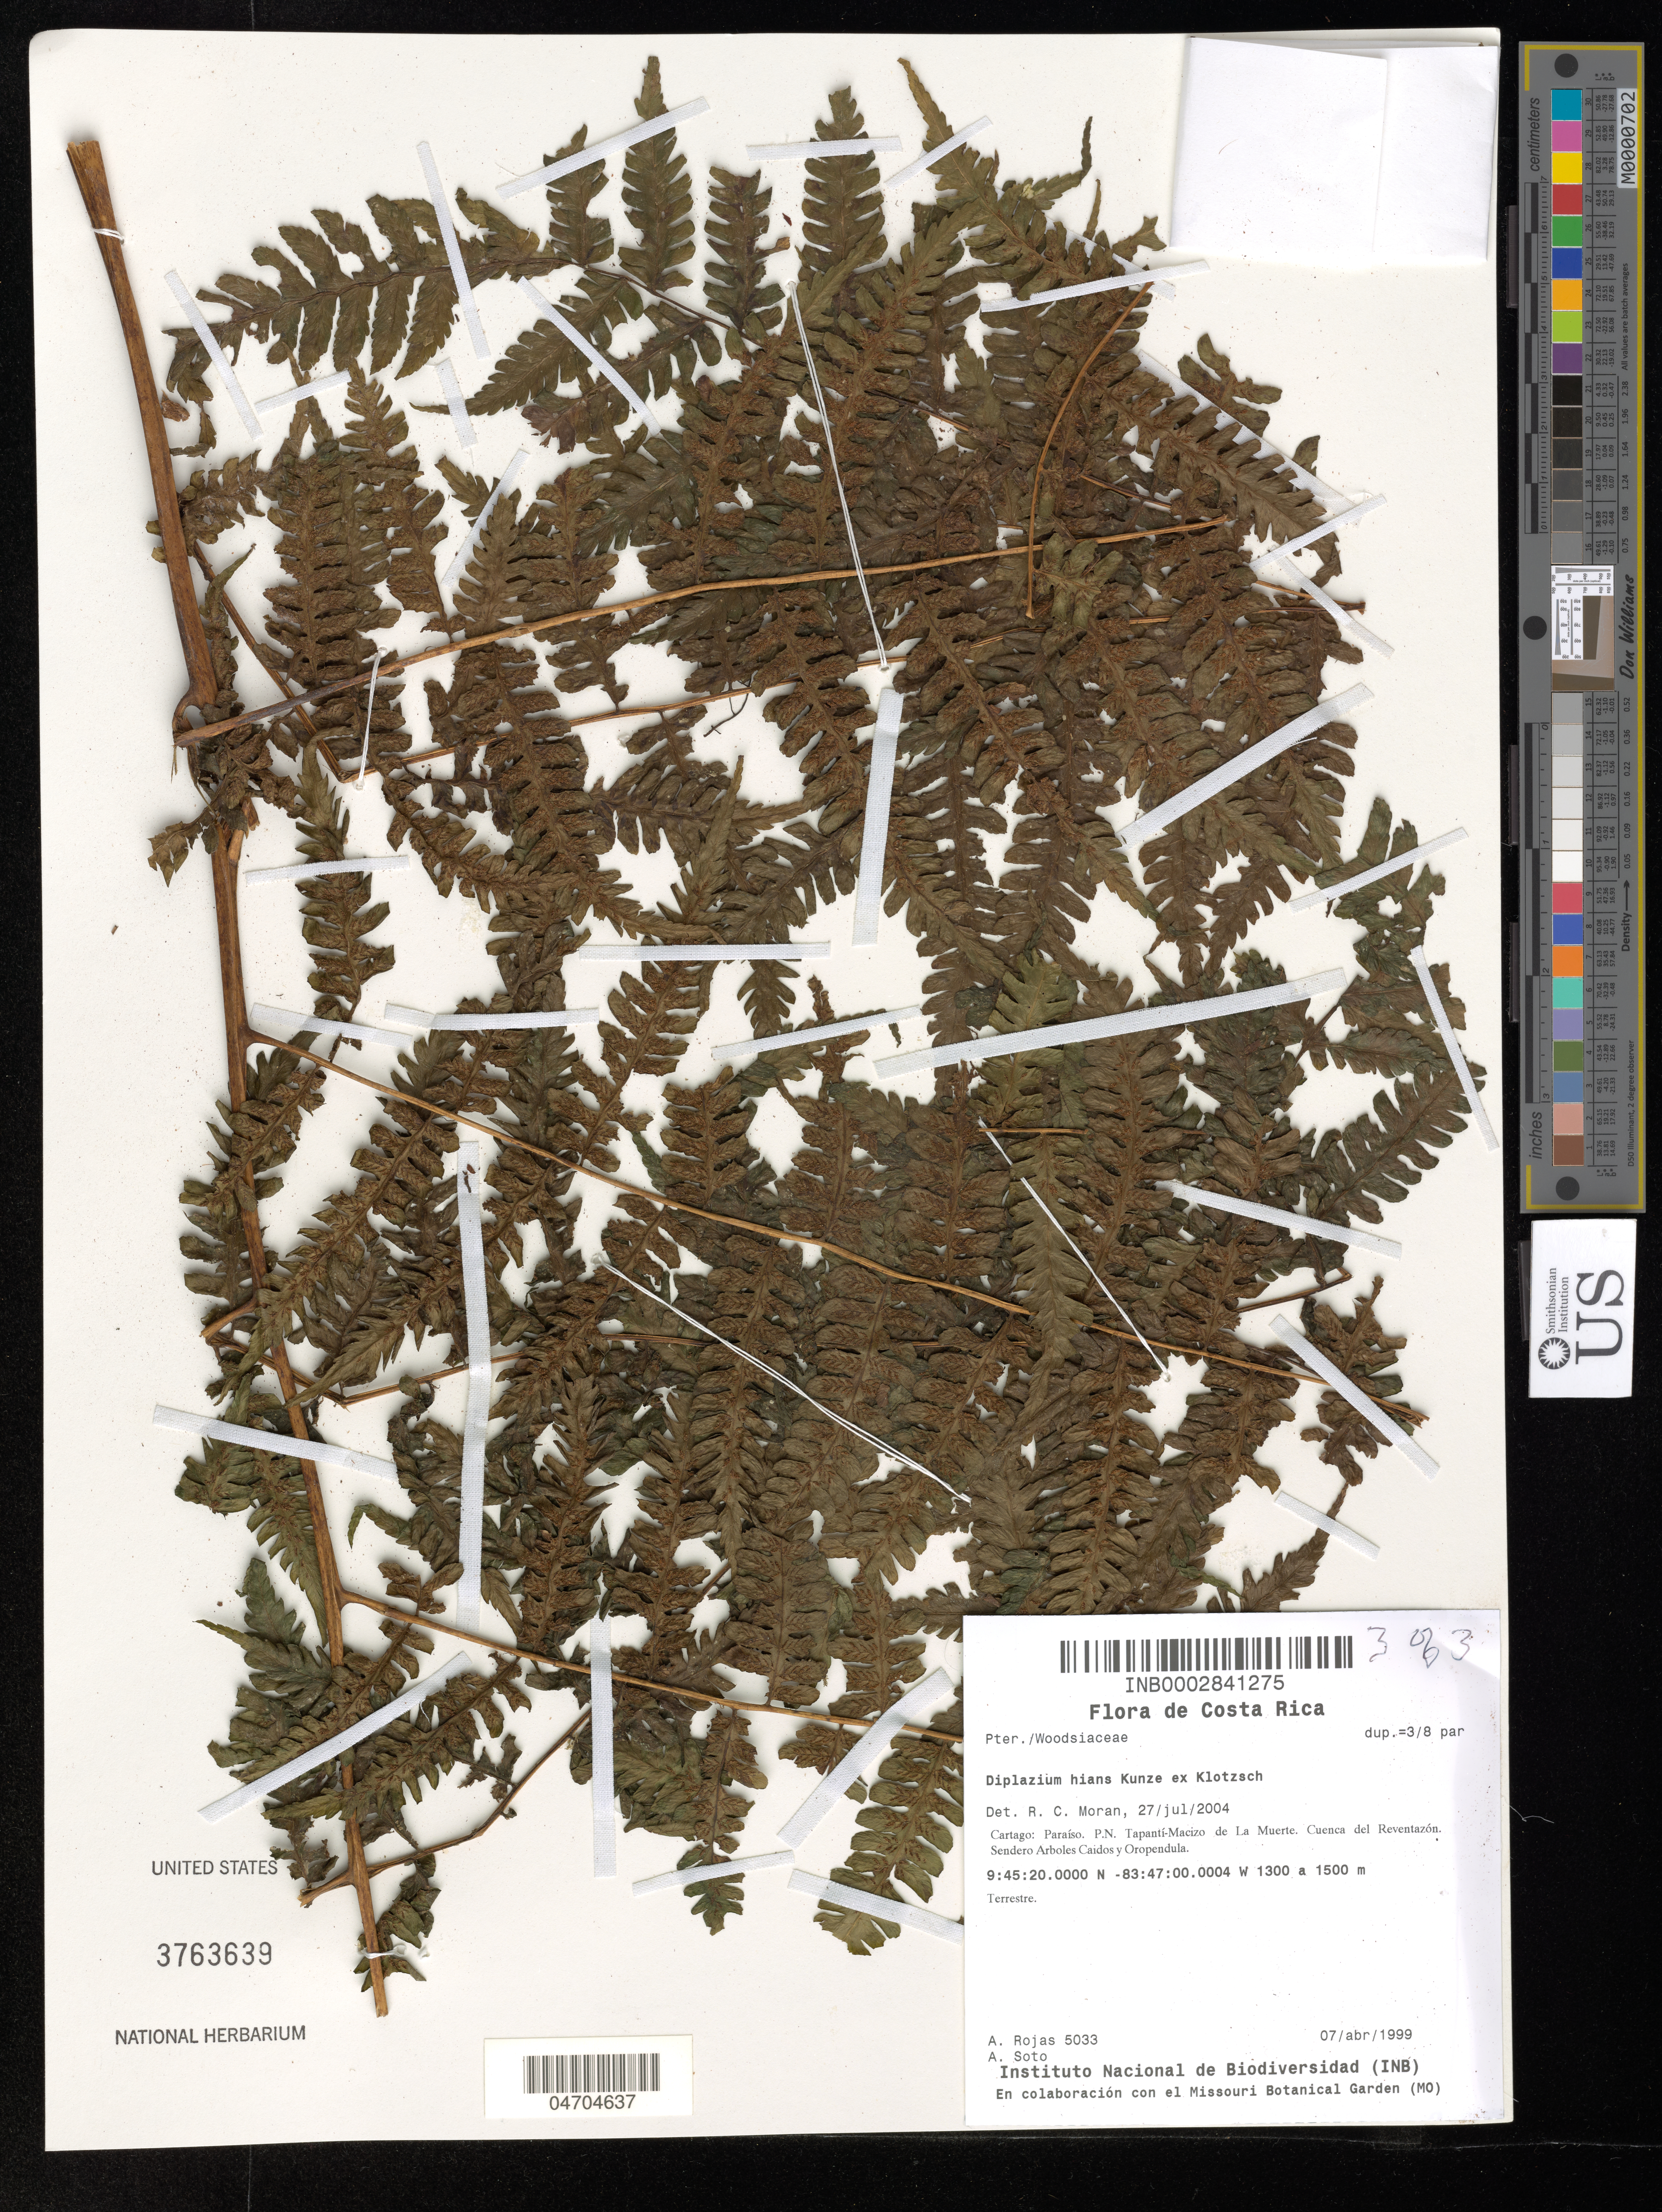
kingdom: Plantae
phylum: Tracheophyta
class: Polypodiopsida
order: Polypodiales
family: Athyriaceae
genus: Diplazium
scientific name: Diplazium hians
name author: Kunze ex Klotzsch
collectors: A. Rojas & A. Soto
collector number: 5033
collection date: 1999-04-07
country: Costa Rica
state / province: Cartago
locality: Paraíso. P.N. Tapantí-Macizo de La Muerte. Cuenca del Reventazón. Sendero Arboles Caidos y Oropendula.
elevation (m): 1300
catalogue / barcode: US 3763639